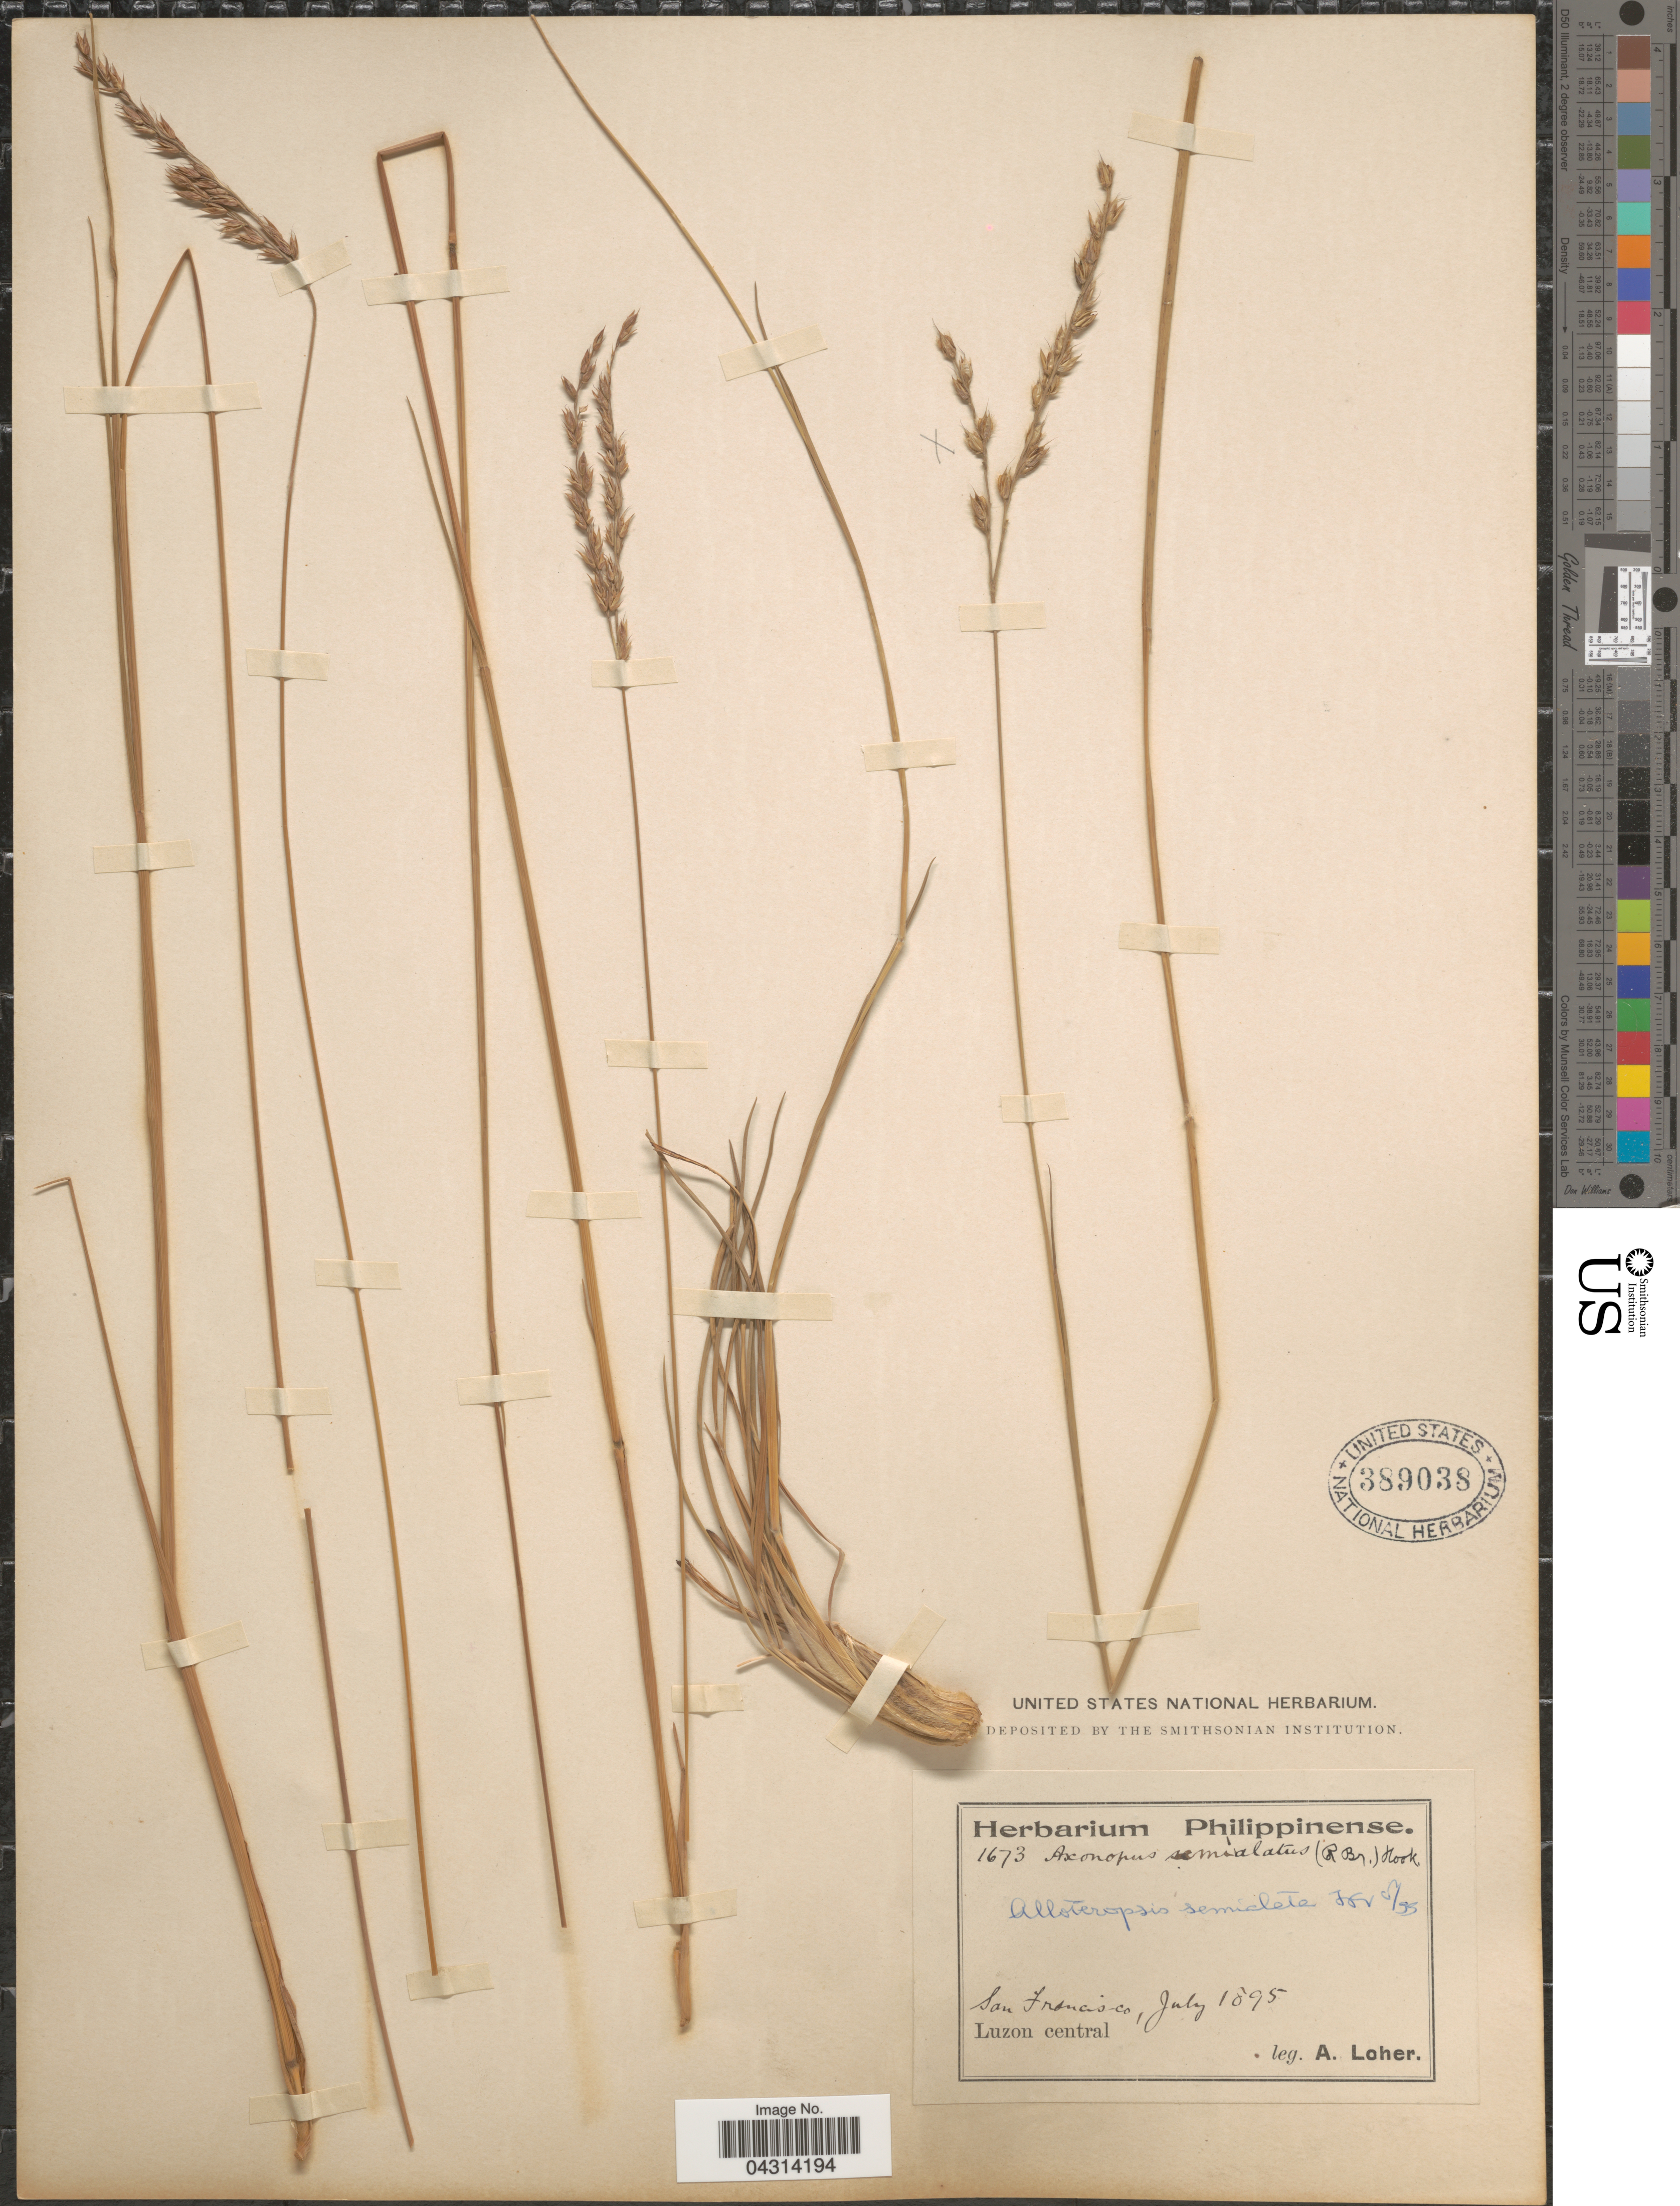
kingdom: Plantae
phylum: Tracheophyta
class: Liliopsida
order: Poales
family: Poaceae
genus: Alloteropsis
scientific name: Alloteropsis semialata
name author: (R. Br.) Hitchc.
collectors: A. Loher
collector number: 1673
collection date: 1895-07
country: Philippines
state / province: Central Luzon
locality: San Francisco. Luzon central.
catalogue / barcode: US 389038